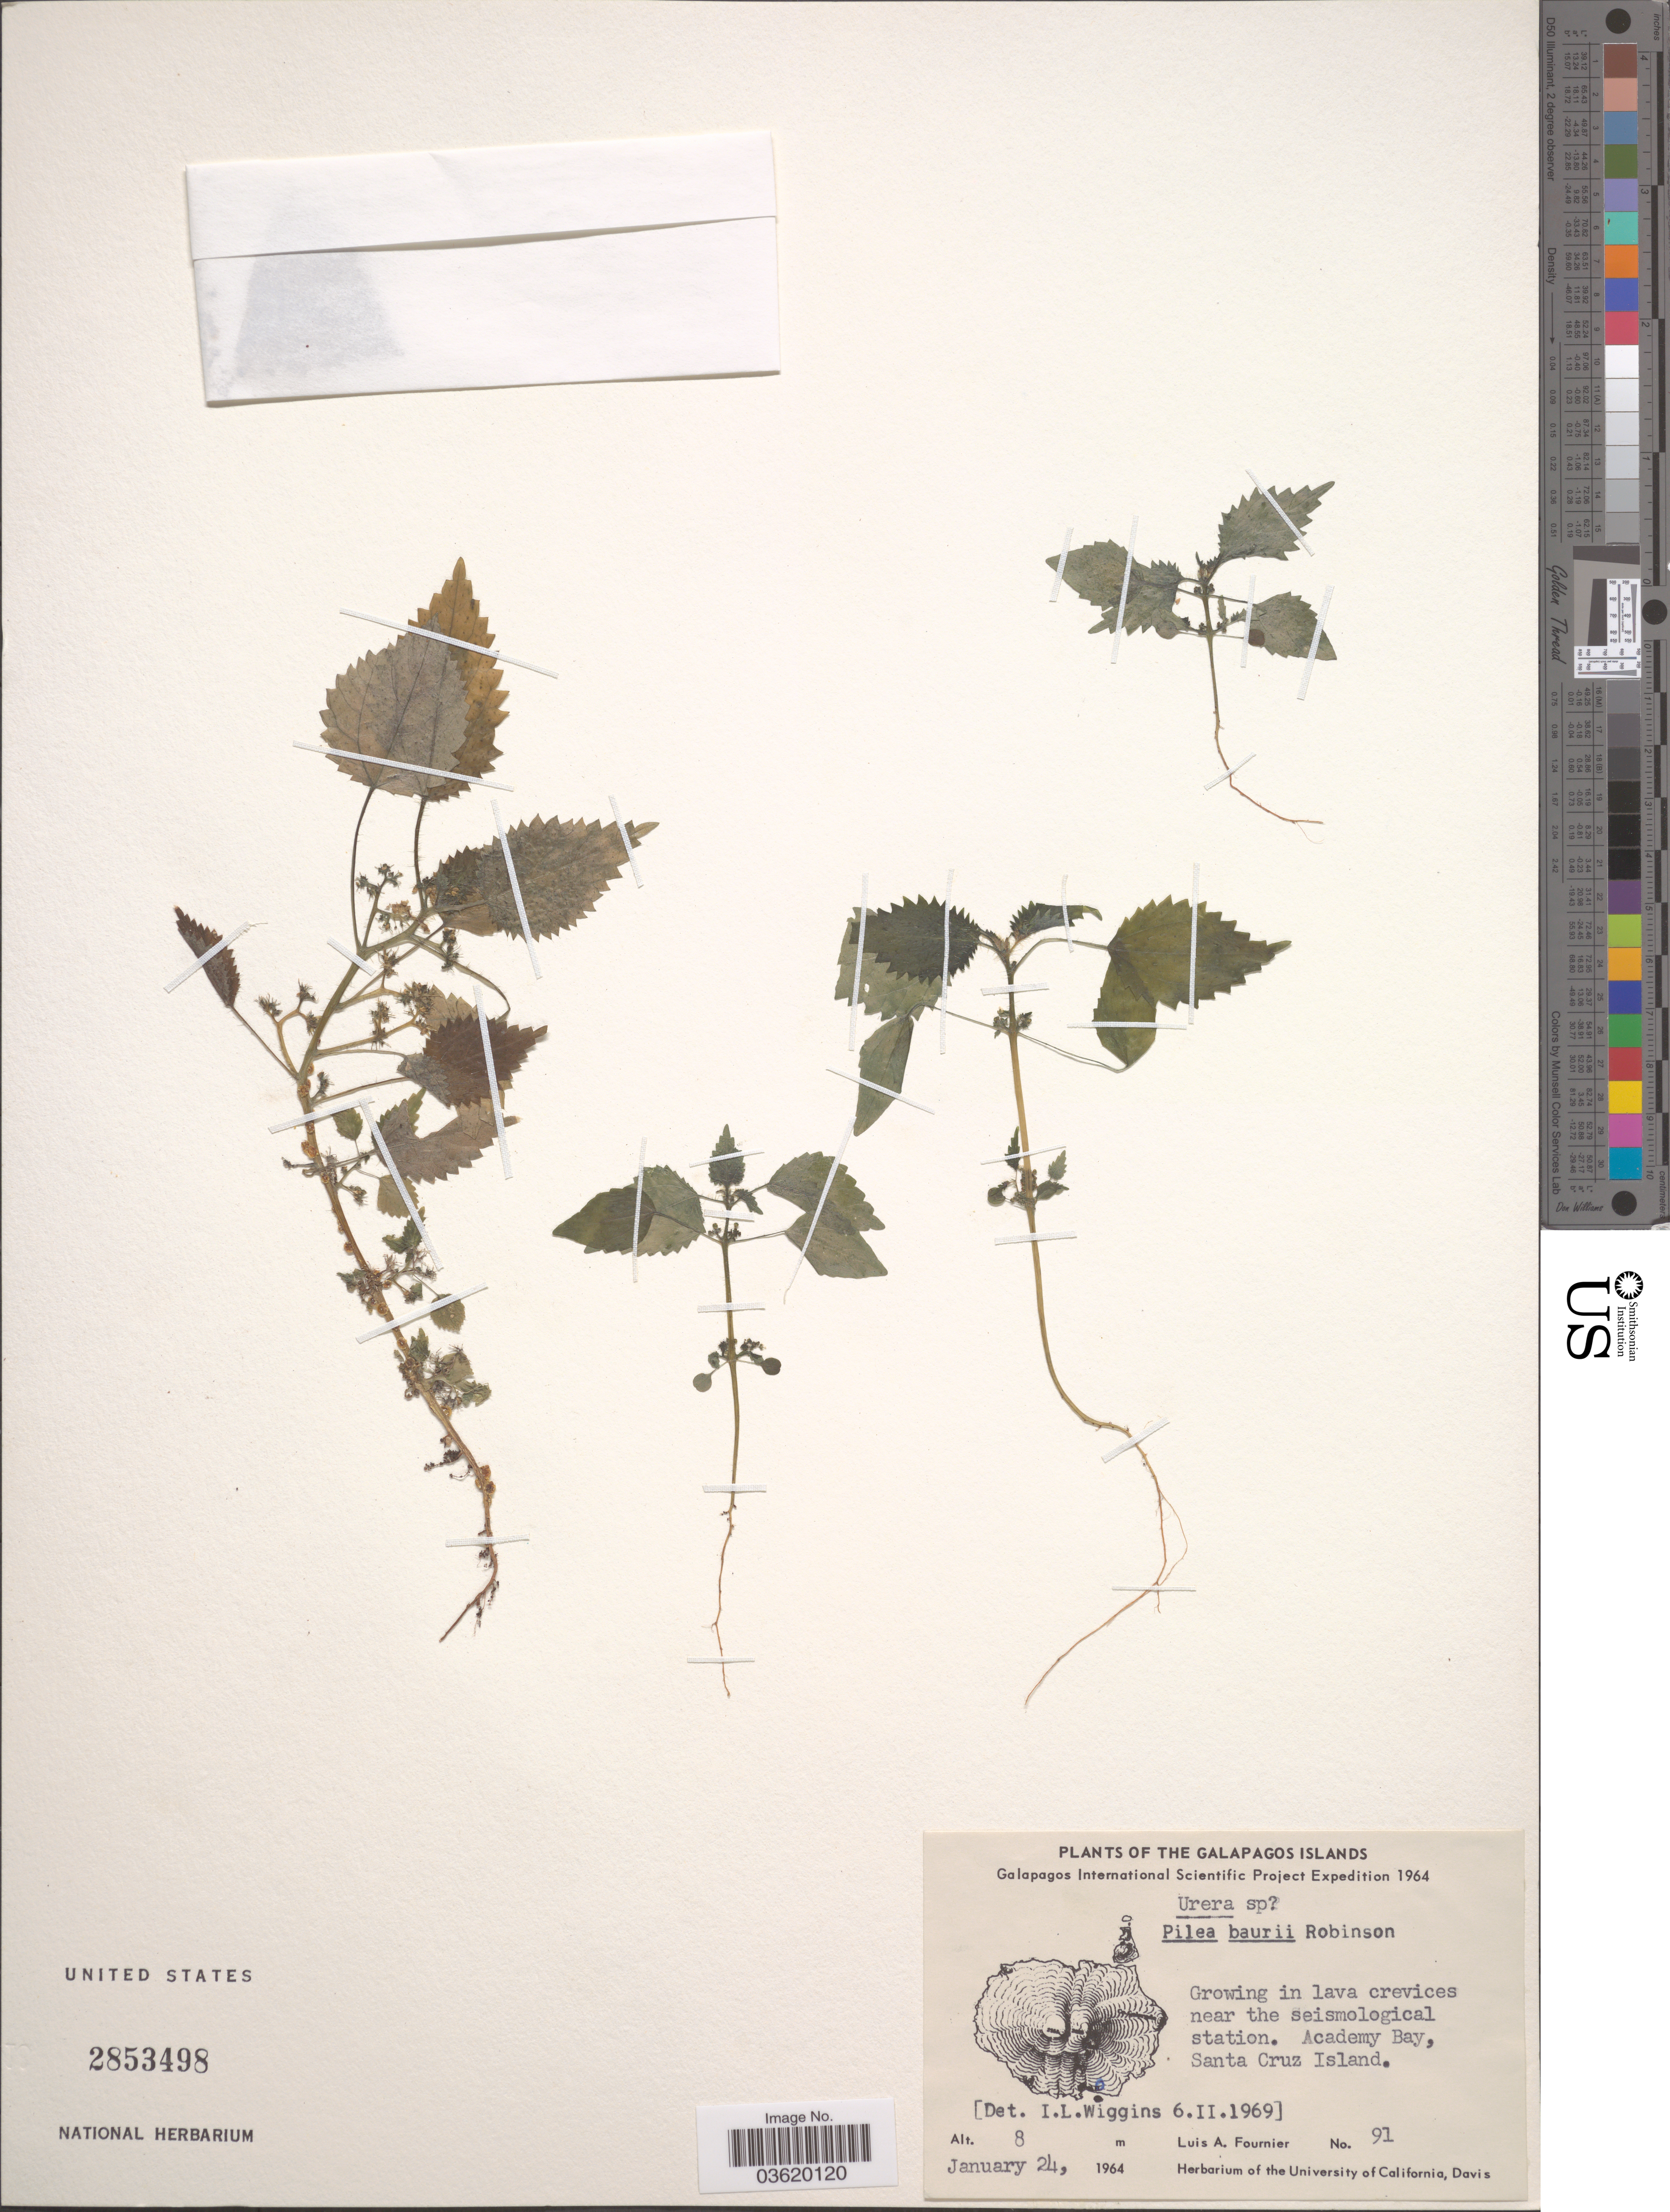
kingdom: Plantae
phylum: Tracheophyta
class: Magnoliopsida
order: Rosales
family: Urticaceae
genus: Pilea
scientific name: Pilea baurii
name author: B.L. Rob.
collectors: L. A. Fournier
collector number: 91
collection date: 1964-01-24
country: Ecuador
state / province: Colón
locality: The Galapagos Islands. Academy Bay, Santa Cruz Island.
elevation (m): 8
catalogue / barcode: US 2853498